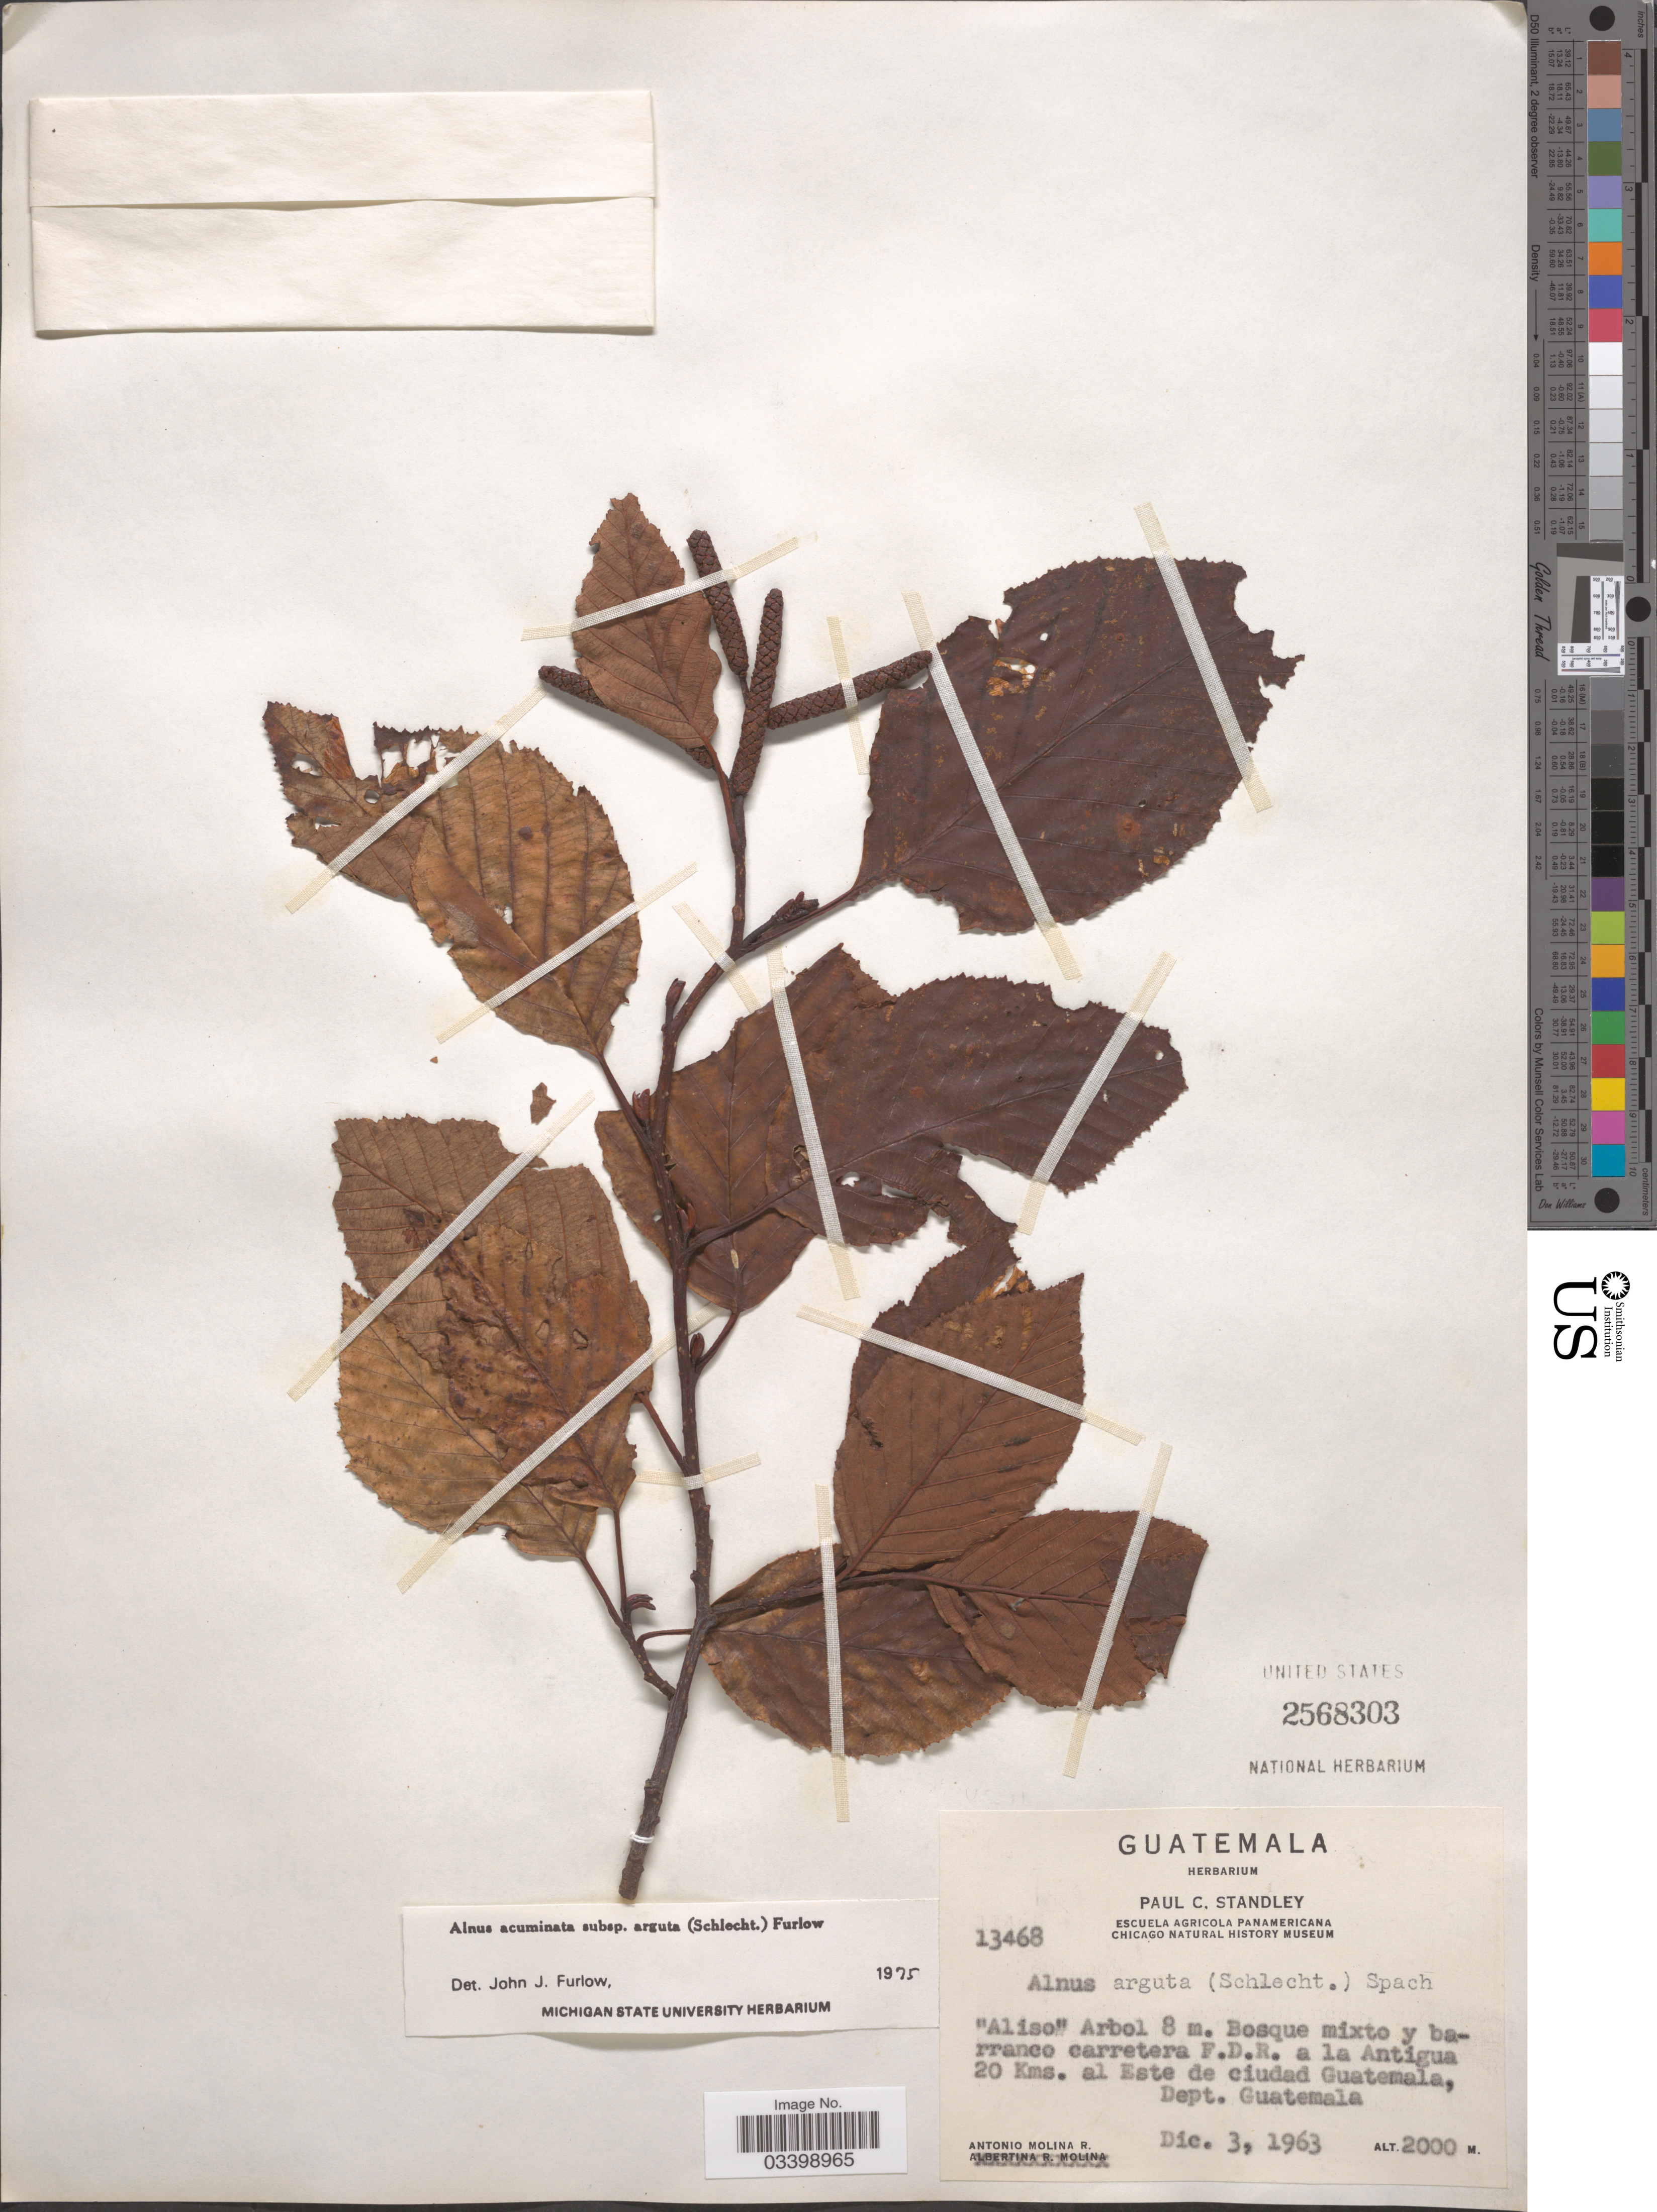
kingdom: Plantae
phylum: Tracheophyta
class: Magnoliopsida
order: Fagales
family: Betulaceae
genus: Alnus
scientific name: Alnus acuminata subsp. arguta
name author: (Schltdl.) Furlow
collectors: A. Molina R.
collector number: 13468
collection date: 1963-12-03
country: Guatemala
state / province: Guatemala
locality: Bosque mixto y barranco carretera F.D.R. a la Antigua 20 Kms. al Este de ciudad Guatemala, Dept. Guatemala.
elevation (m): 2000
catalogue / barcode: US 2568303